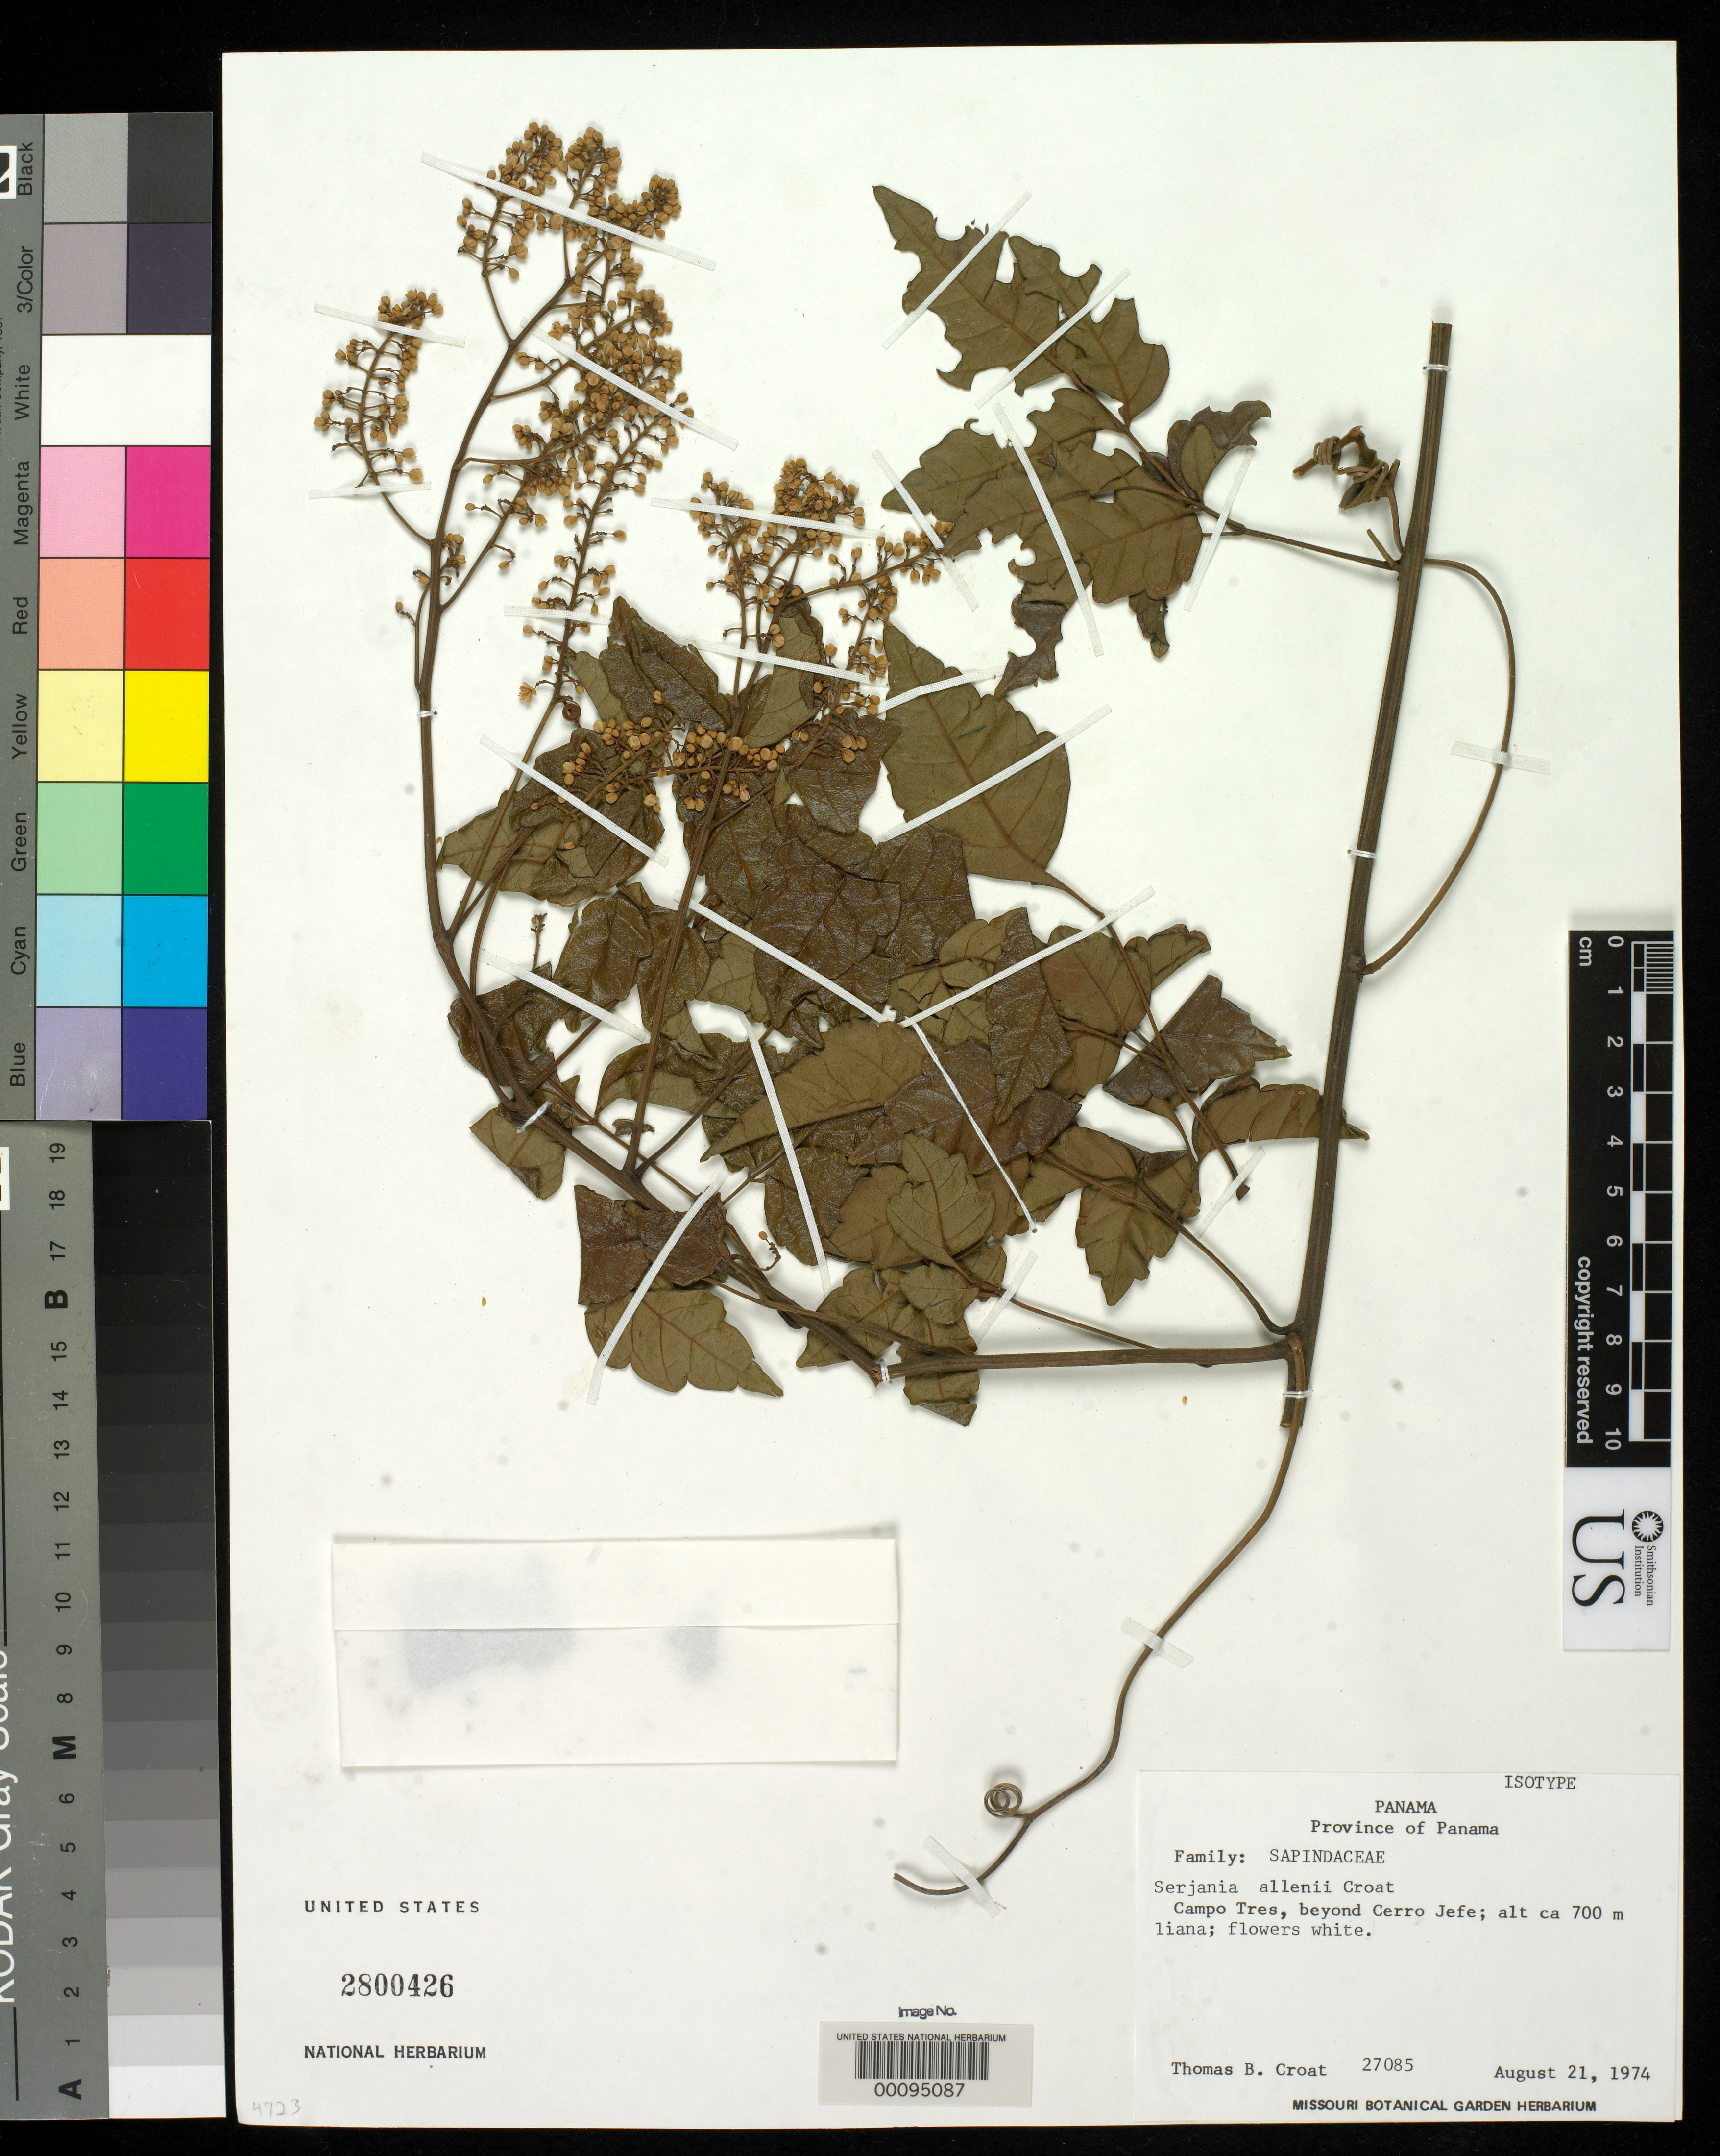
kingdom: Plantae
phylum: Tracheophyta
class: Magnoliopsida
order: Sapindales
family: Sapindaceae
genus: Serjania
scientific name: Serjania allenii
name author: Croat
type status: Isotype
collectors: T. B. Croat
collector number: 27085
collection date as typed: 21 Aug 1974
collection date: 1974-08-21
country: Panama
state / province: Panamá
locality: Beyond Cerro Jefe.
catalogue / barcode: US 2800426